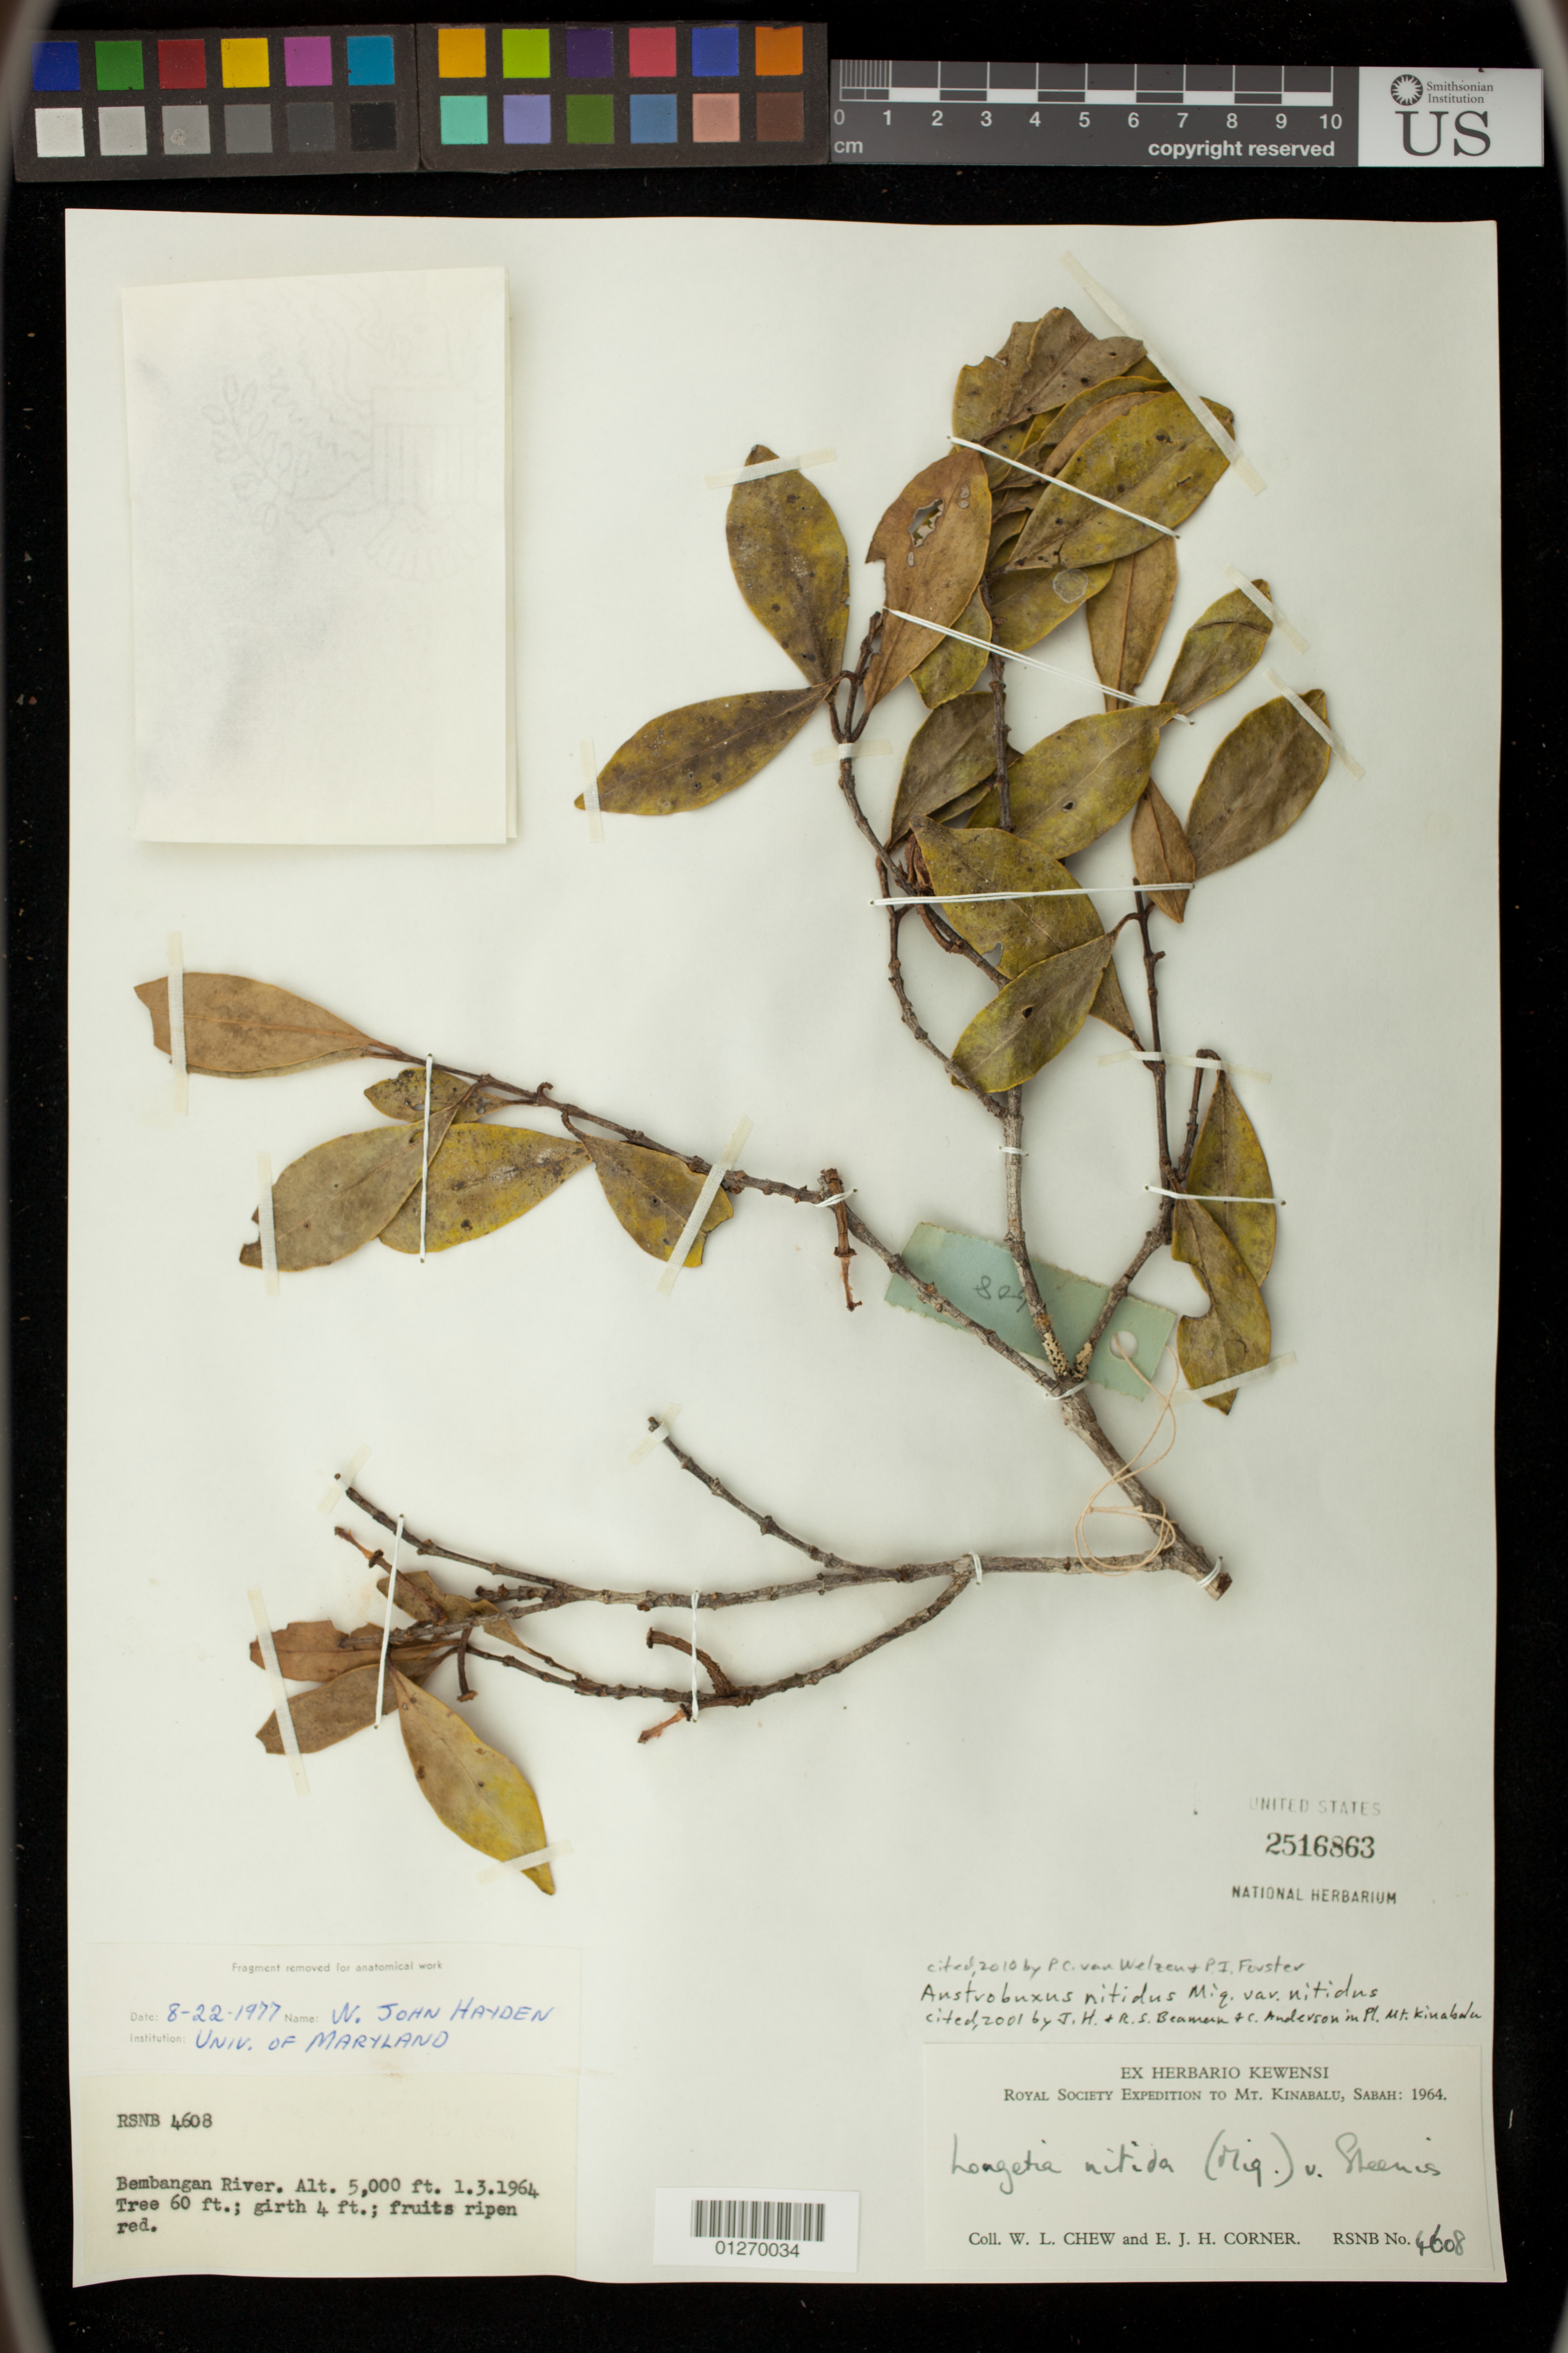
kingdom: Plantae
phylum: Tracheophyta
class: Magnoliopsida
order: Malpighiales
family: Picrodendraceae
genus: Austrobuxus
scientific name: Austrobuxus nitidus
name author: (Miq.) Steenis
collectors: W. Chew & E. Corner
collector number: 4608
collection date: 1964-03-01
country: Malaysia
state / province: Sabah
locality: Bembangan River, Mt. Kinabalu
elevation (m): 1524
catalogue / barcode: US 2516963